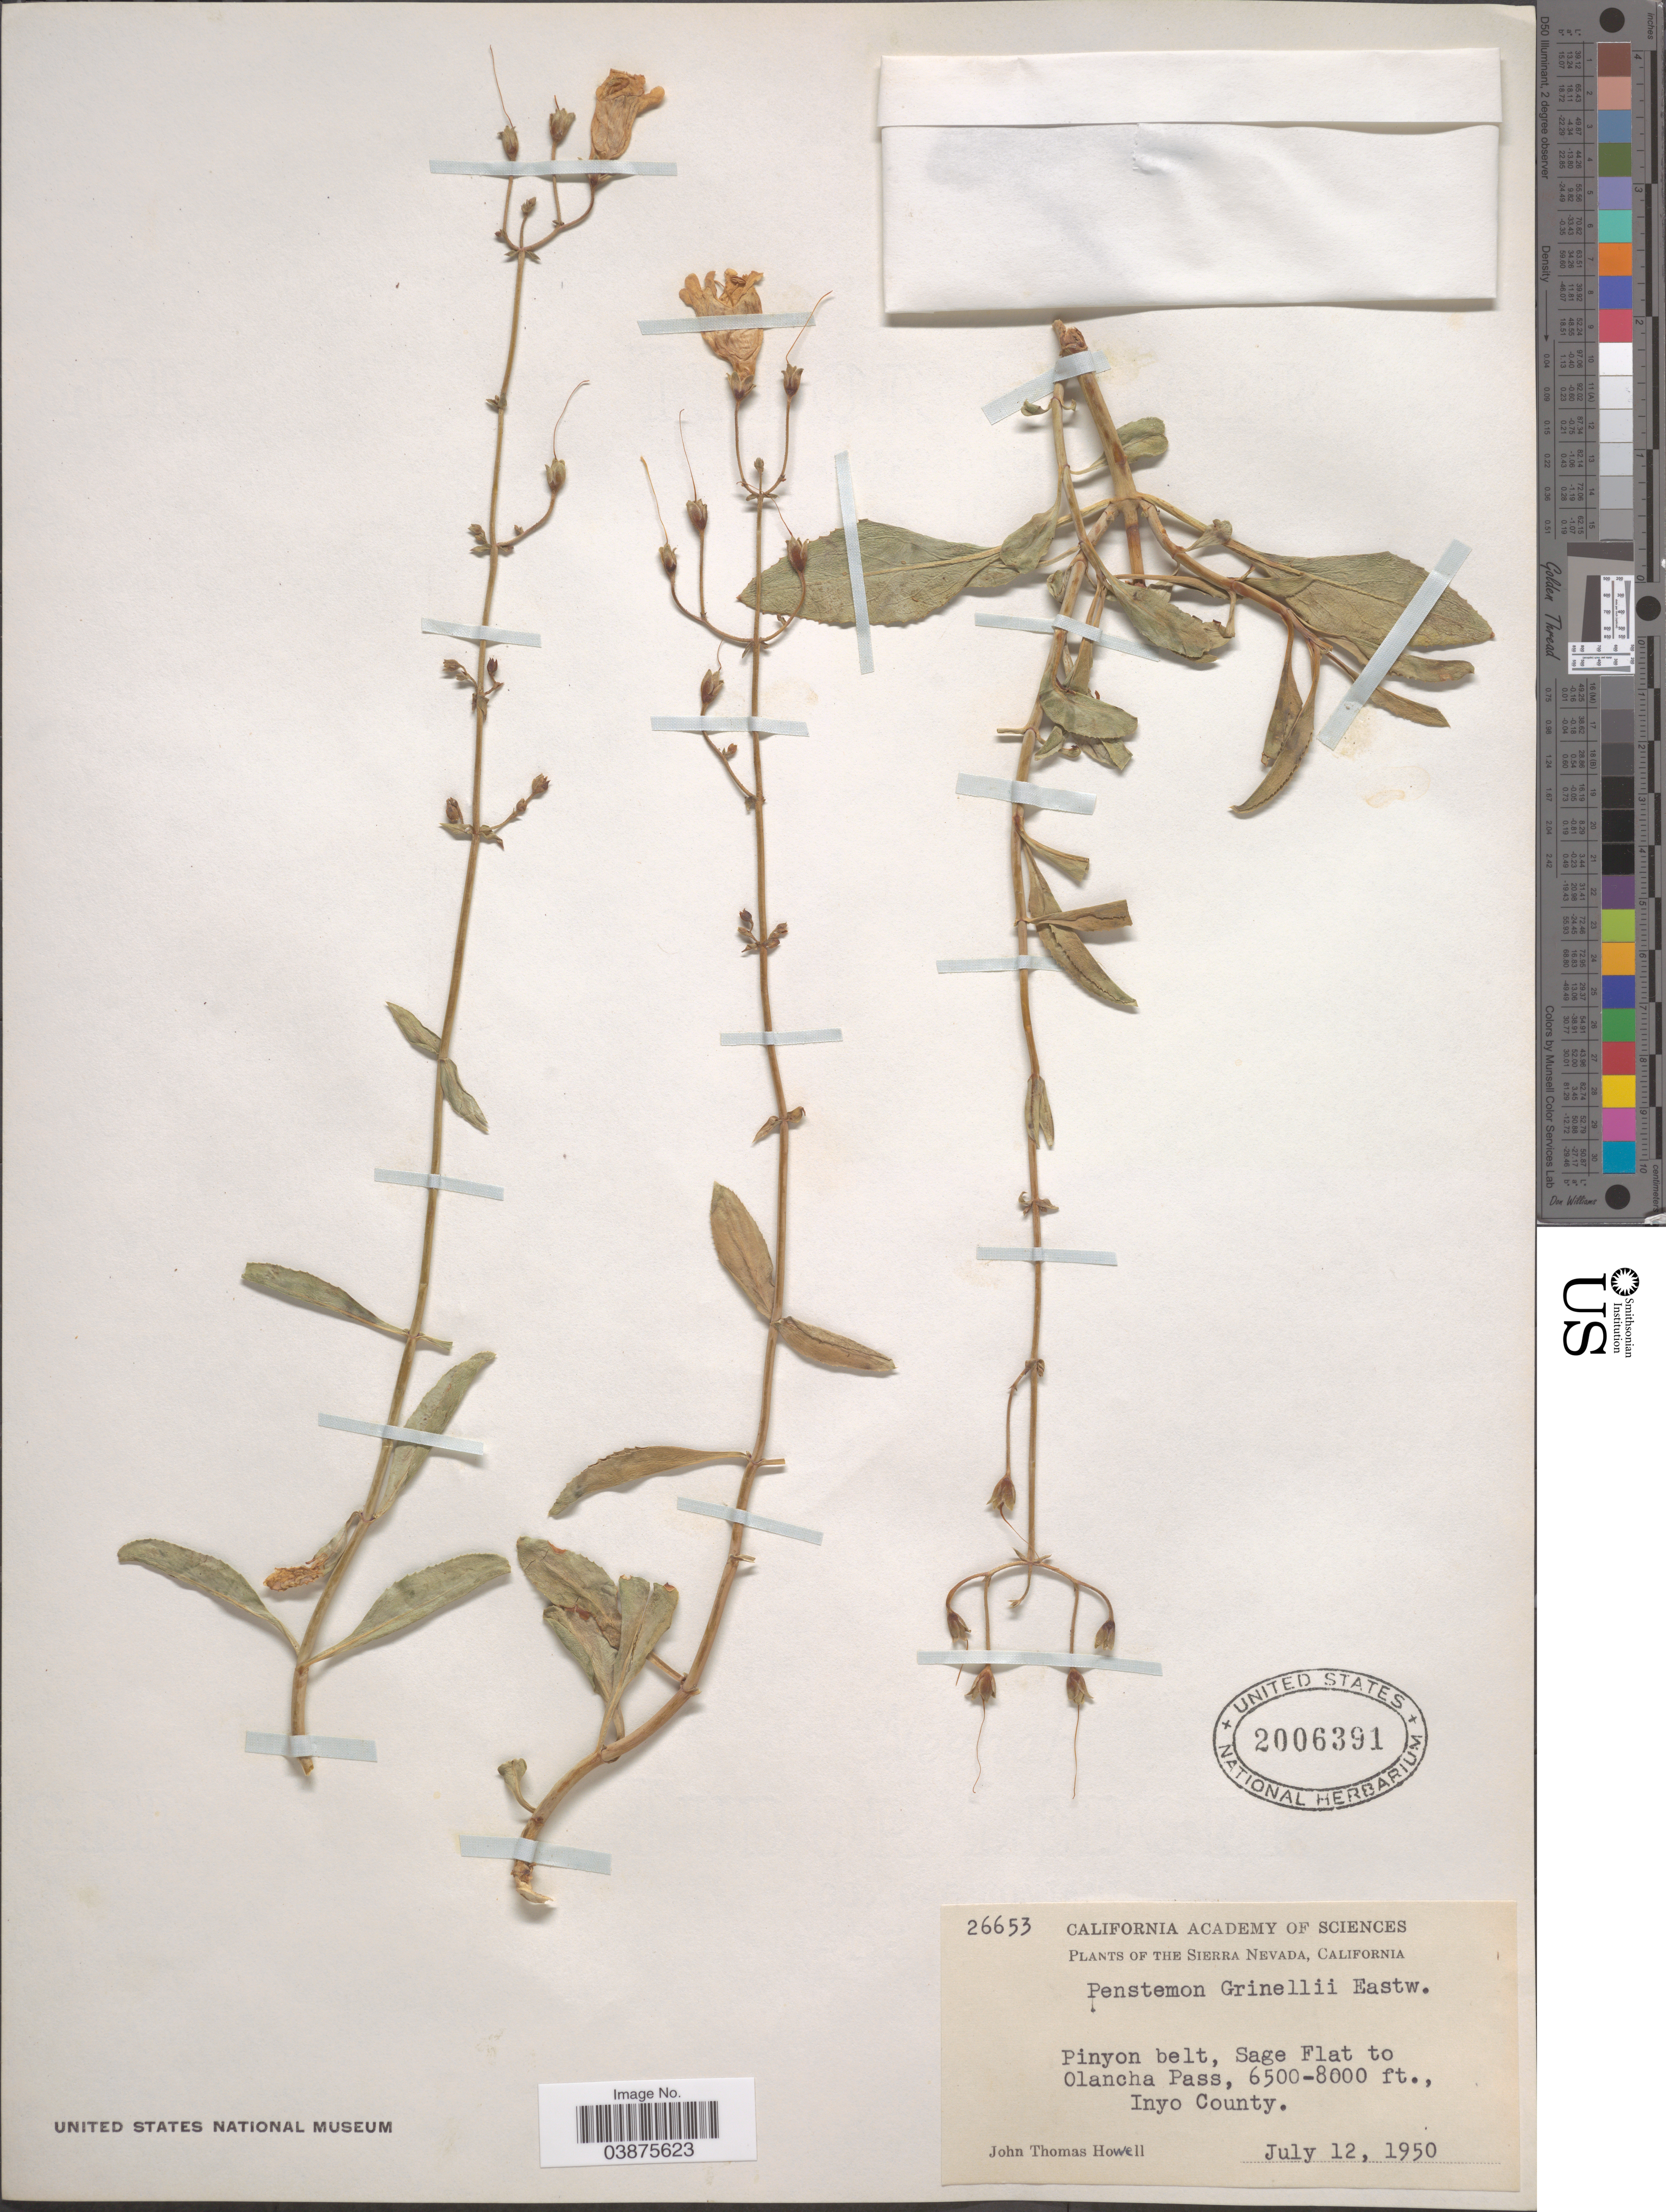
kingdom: Plantae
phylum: Tracheophyta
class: Magnoliopsida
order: Lamiales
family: Plantaginaceae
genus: Penstemon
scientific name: Penstemon grinnellii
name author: Eastw.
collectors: J. T. Howell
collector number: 26653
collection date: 1950-07-12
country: United States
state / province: California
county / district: Inyo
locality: The Sierra Nevada. Pinyon belt, Sage Flat to Olancha Pass, Inyo County.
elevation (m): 1981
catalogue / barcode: US 2006391